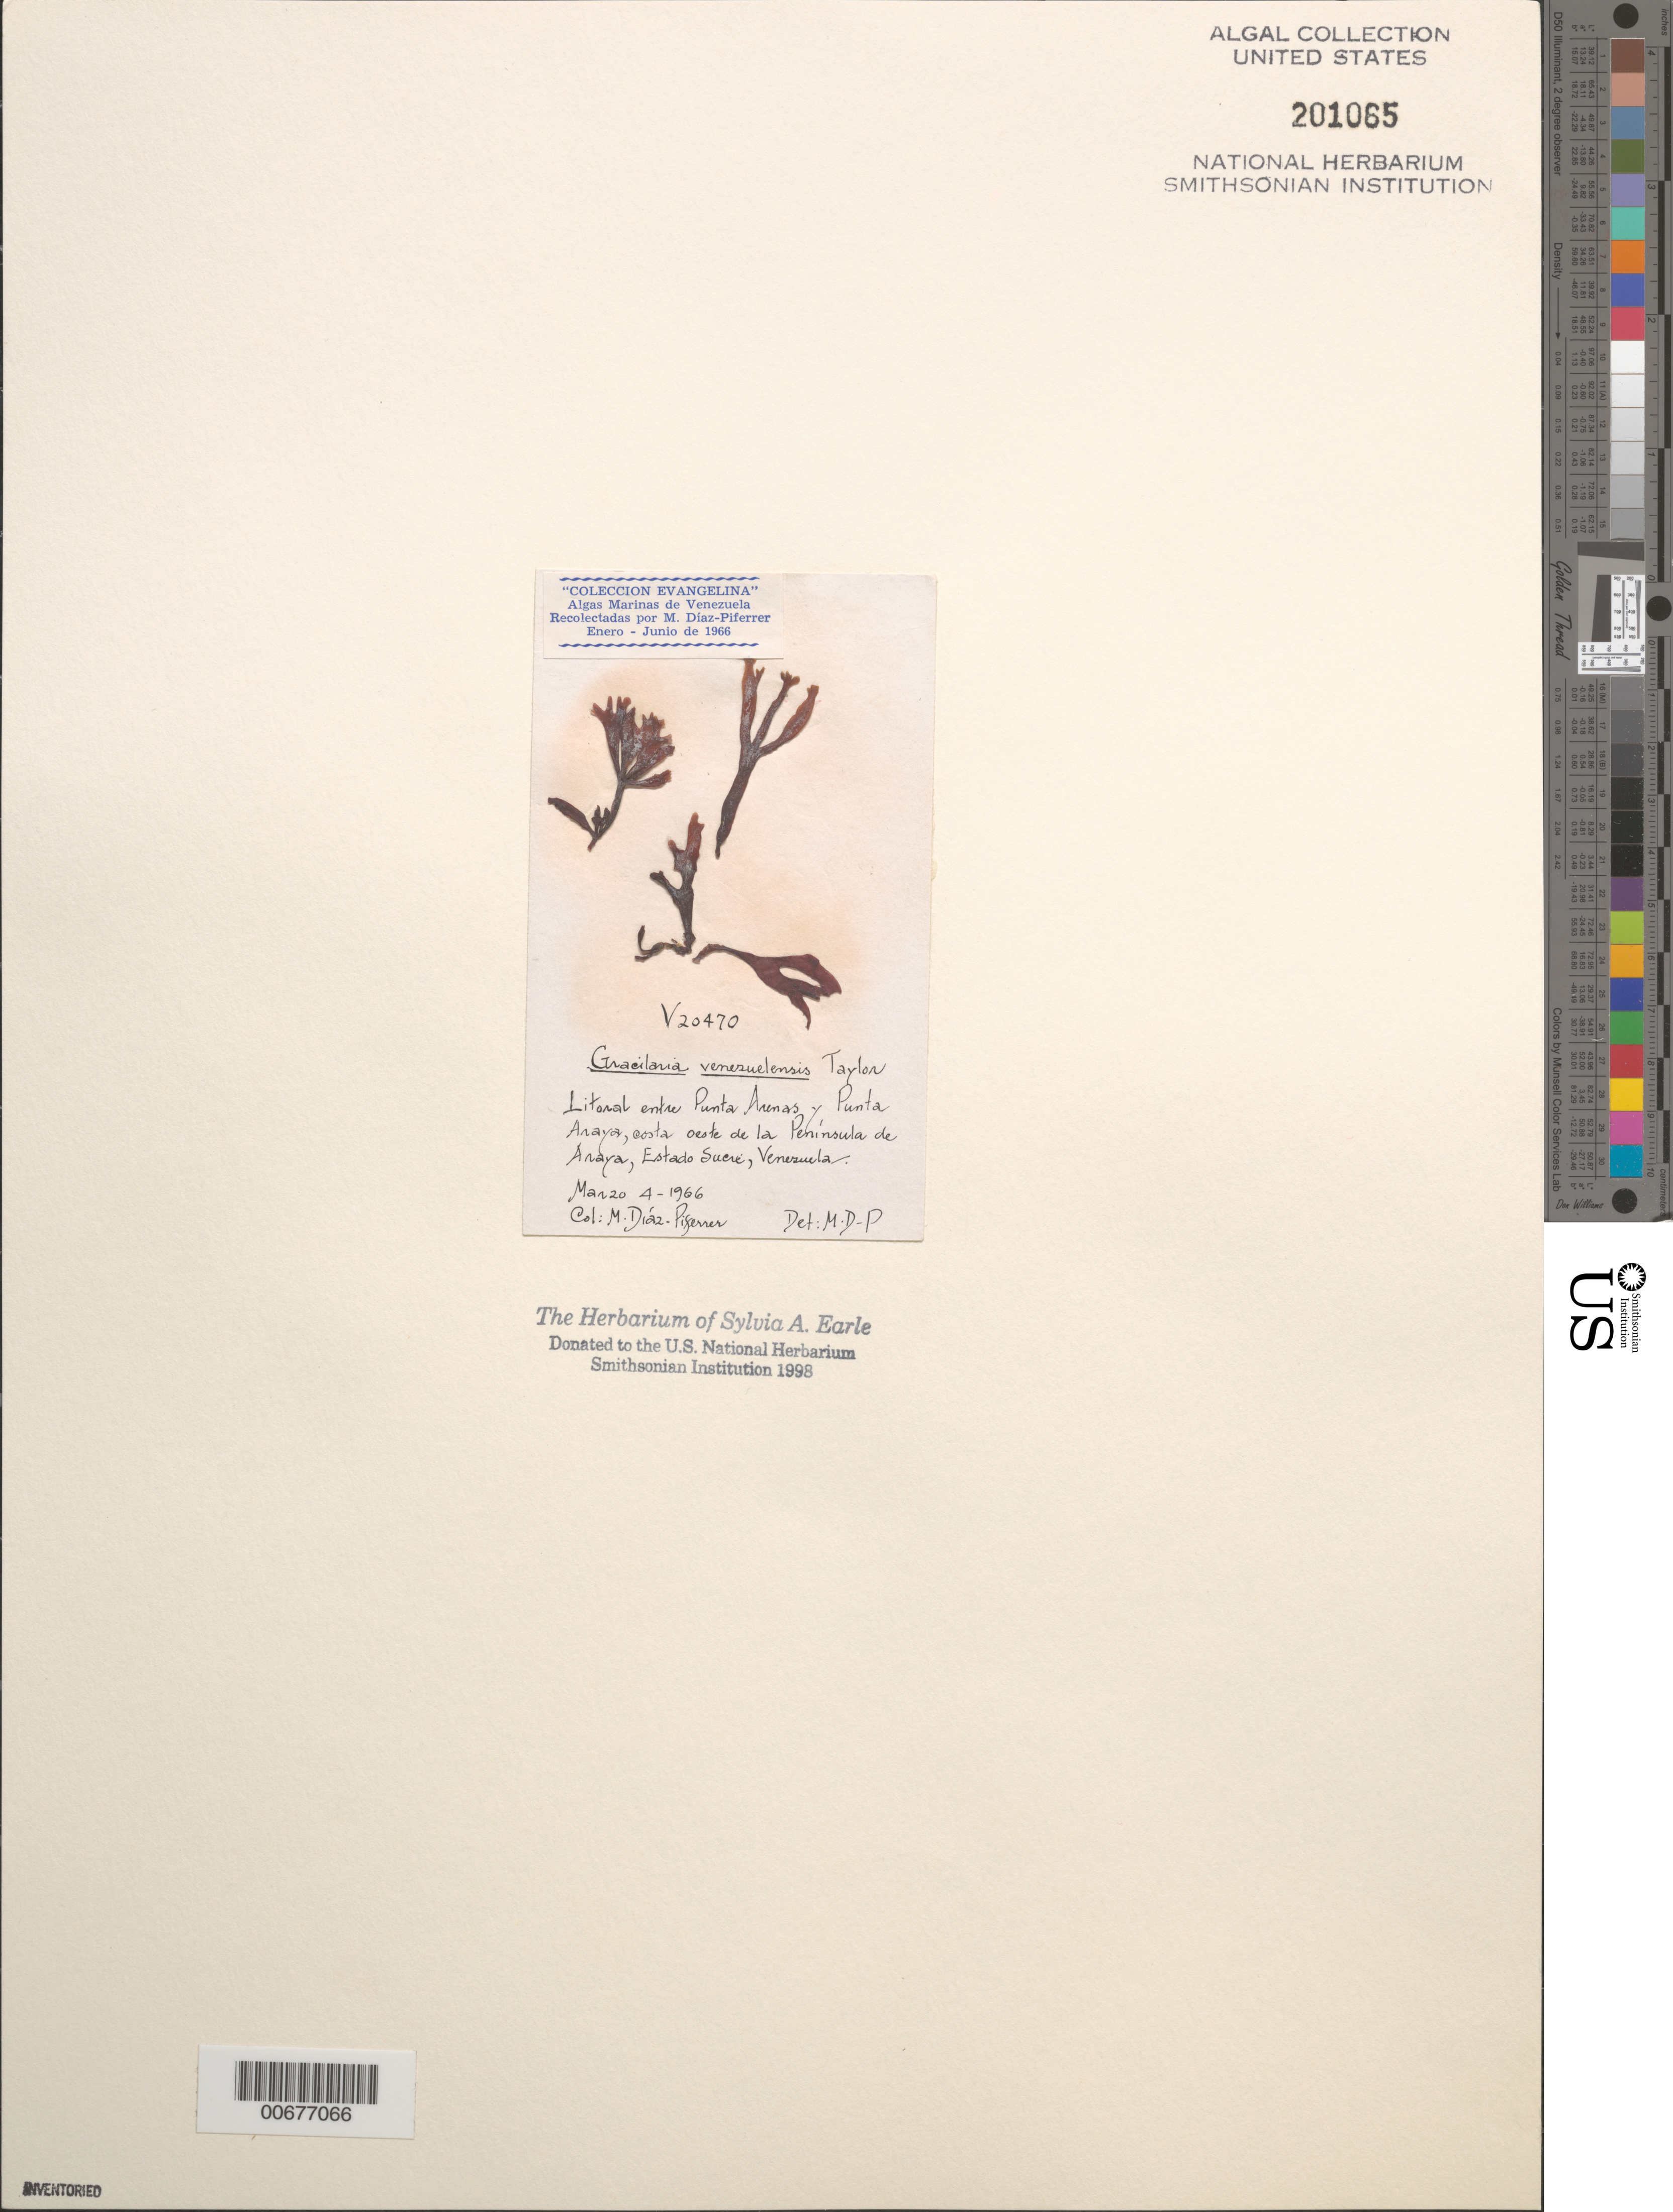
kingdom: Plantae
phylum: Rhodophyta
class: Florideophyceae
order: Gracilariales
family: Gracilariaceae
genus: Gracilaria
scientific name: Gracilaria venezuelensis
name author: W.R. Taylor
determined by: Diaz-Piferrer, M.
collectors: M. Diaz-Piferrer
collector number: V 20470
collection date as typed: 04 Mar 1966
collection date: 1966-03-04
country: Venezuela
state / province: Sucre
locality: Peninsula de Araya, between Punta Arenas and Punta Araya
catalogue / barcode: US 201065